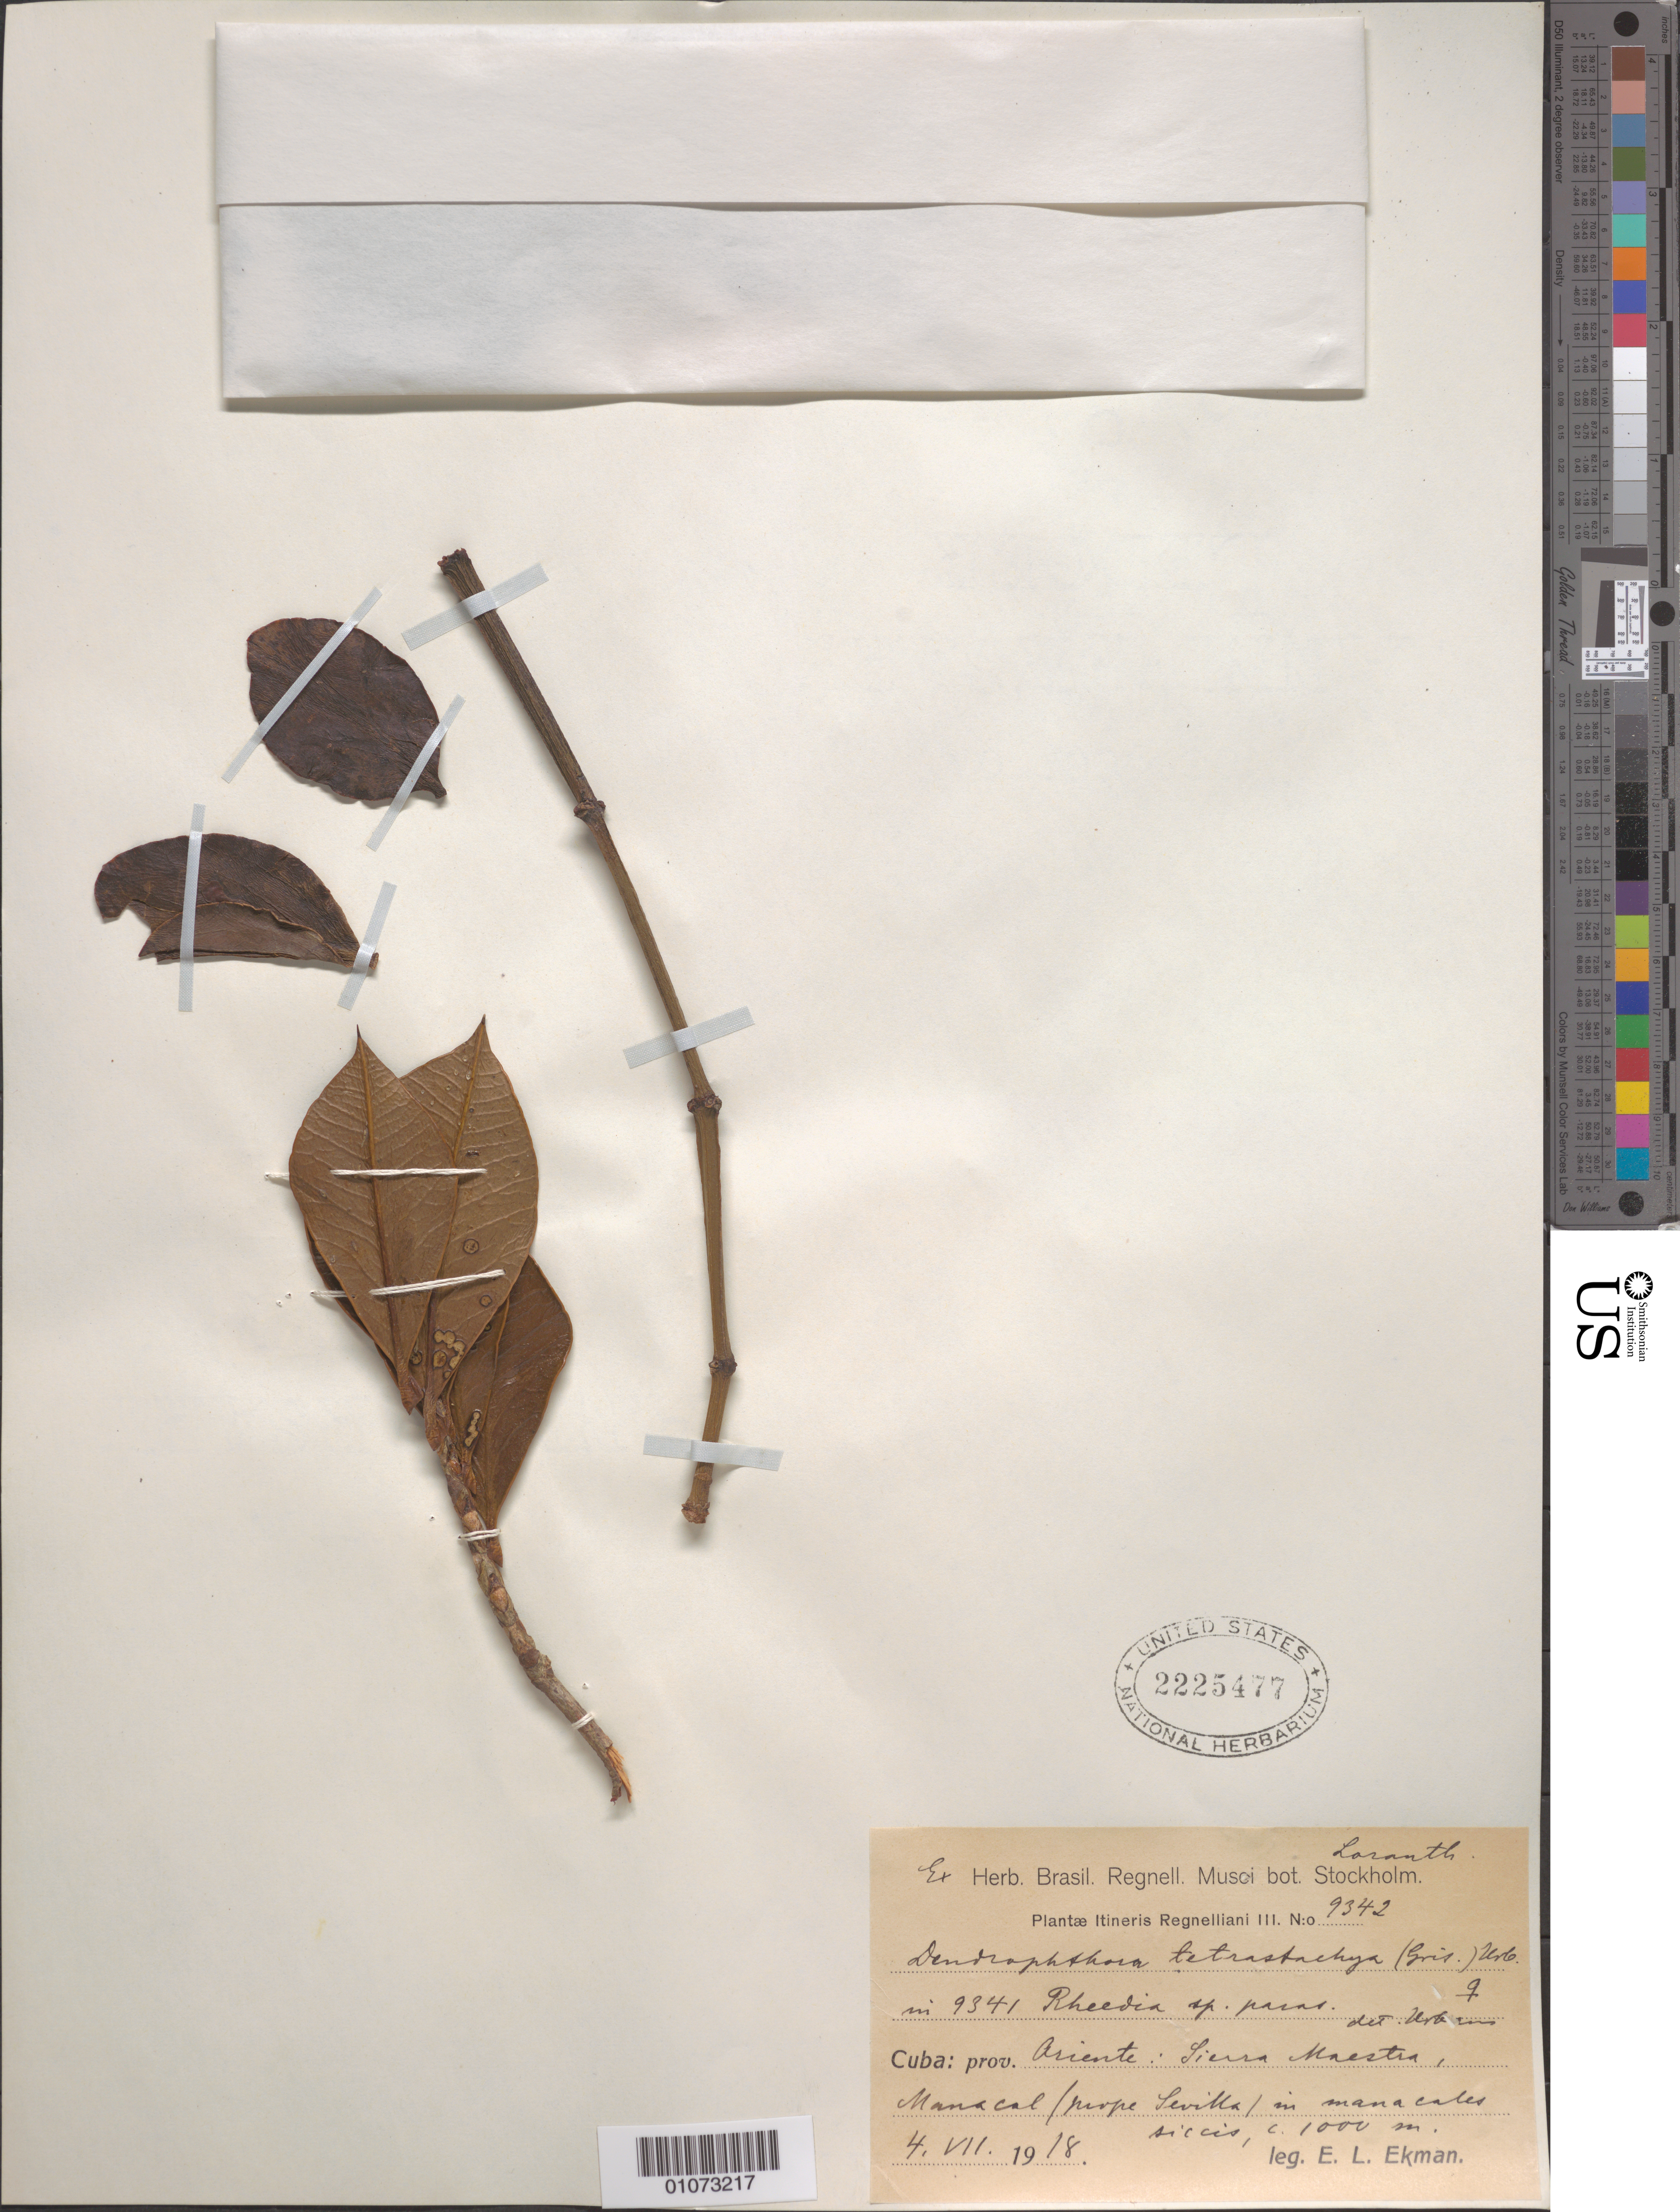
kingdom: Plantae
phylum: Tracheophyta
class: Magnoliopsida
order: Santalales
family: Viscaceae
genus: Dendrophthora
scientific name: Dendrophthora tetrastachya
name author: (C. Wright ex Griseb.) Urb.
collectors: E. L. Ekman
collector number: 9342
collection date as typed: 04 Jul 1918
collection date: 1918-07-04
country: Cuba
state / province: Oriente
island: Cuba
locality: Sierra Maestra, Manacal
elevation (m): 1000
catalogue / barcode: US 2225477